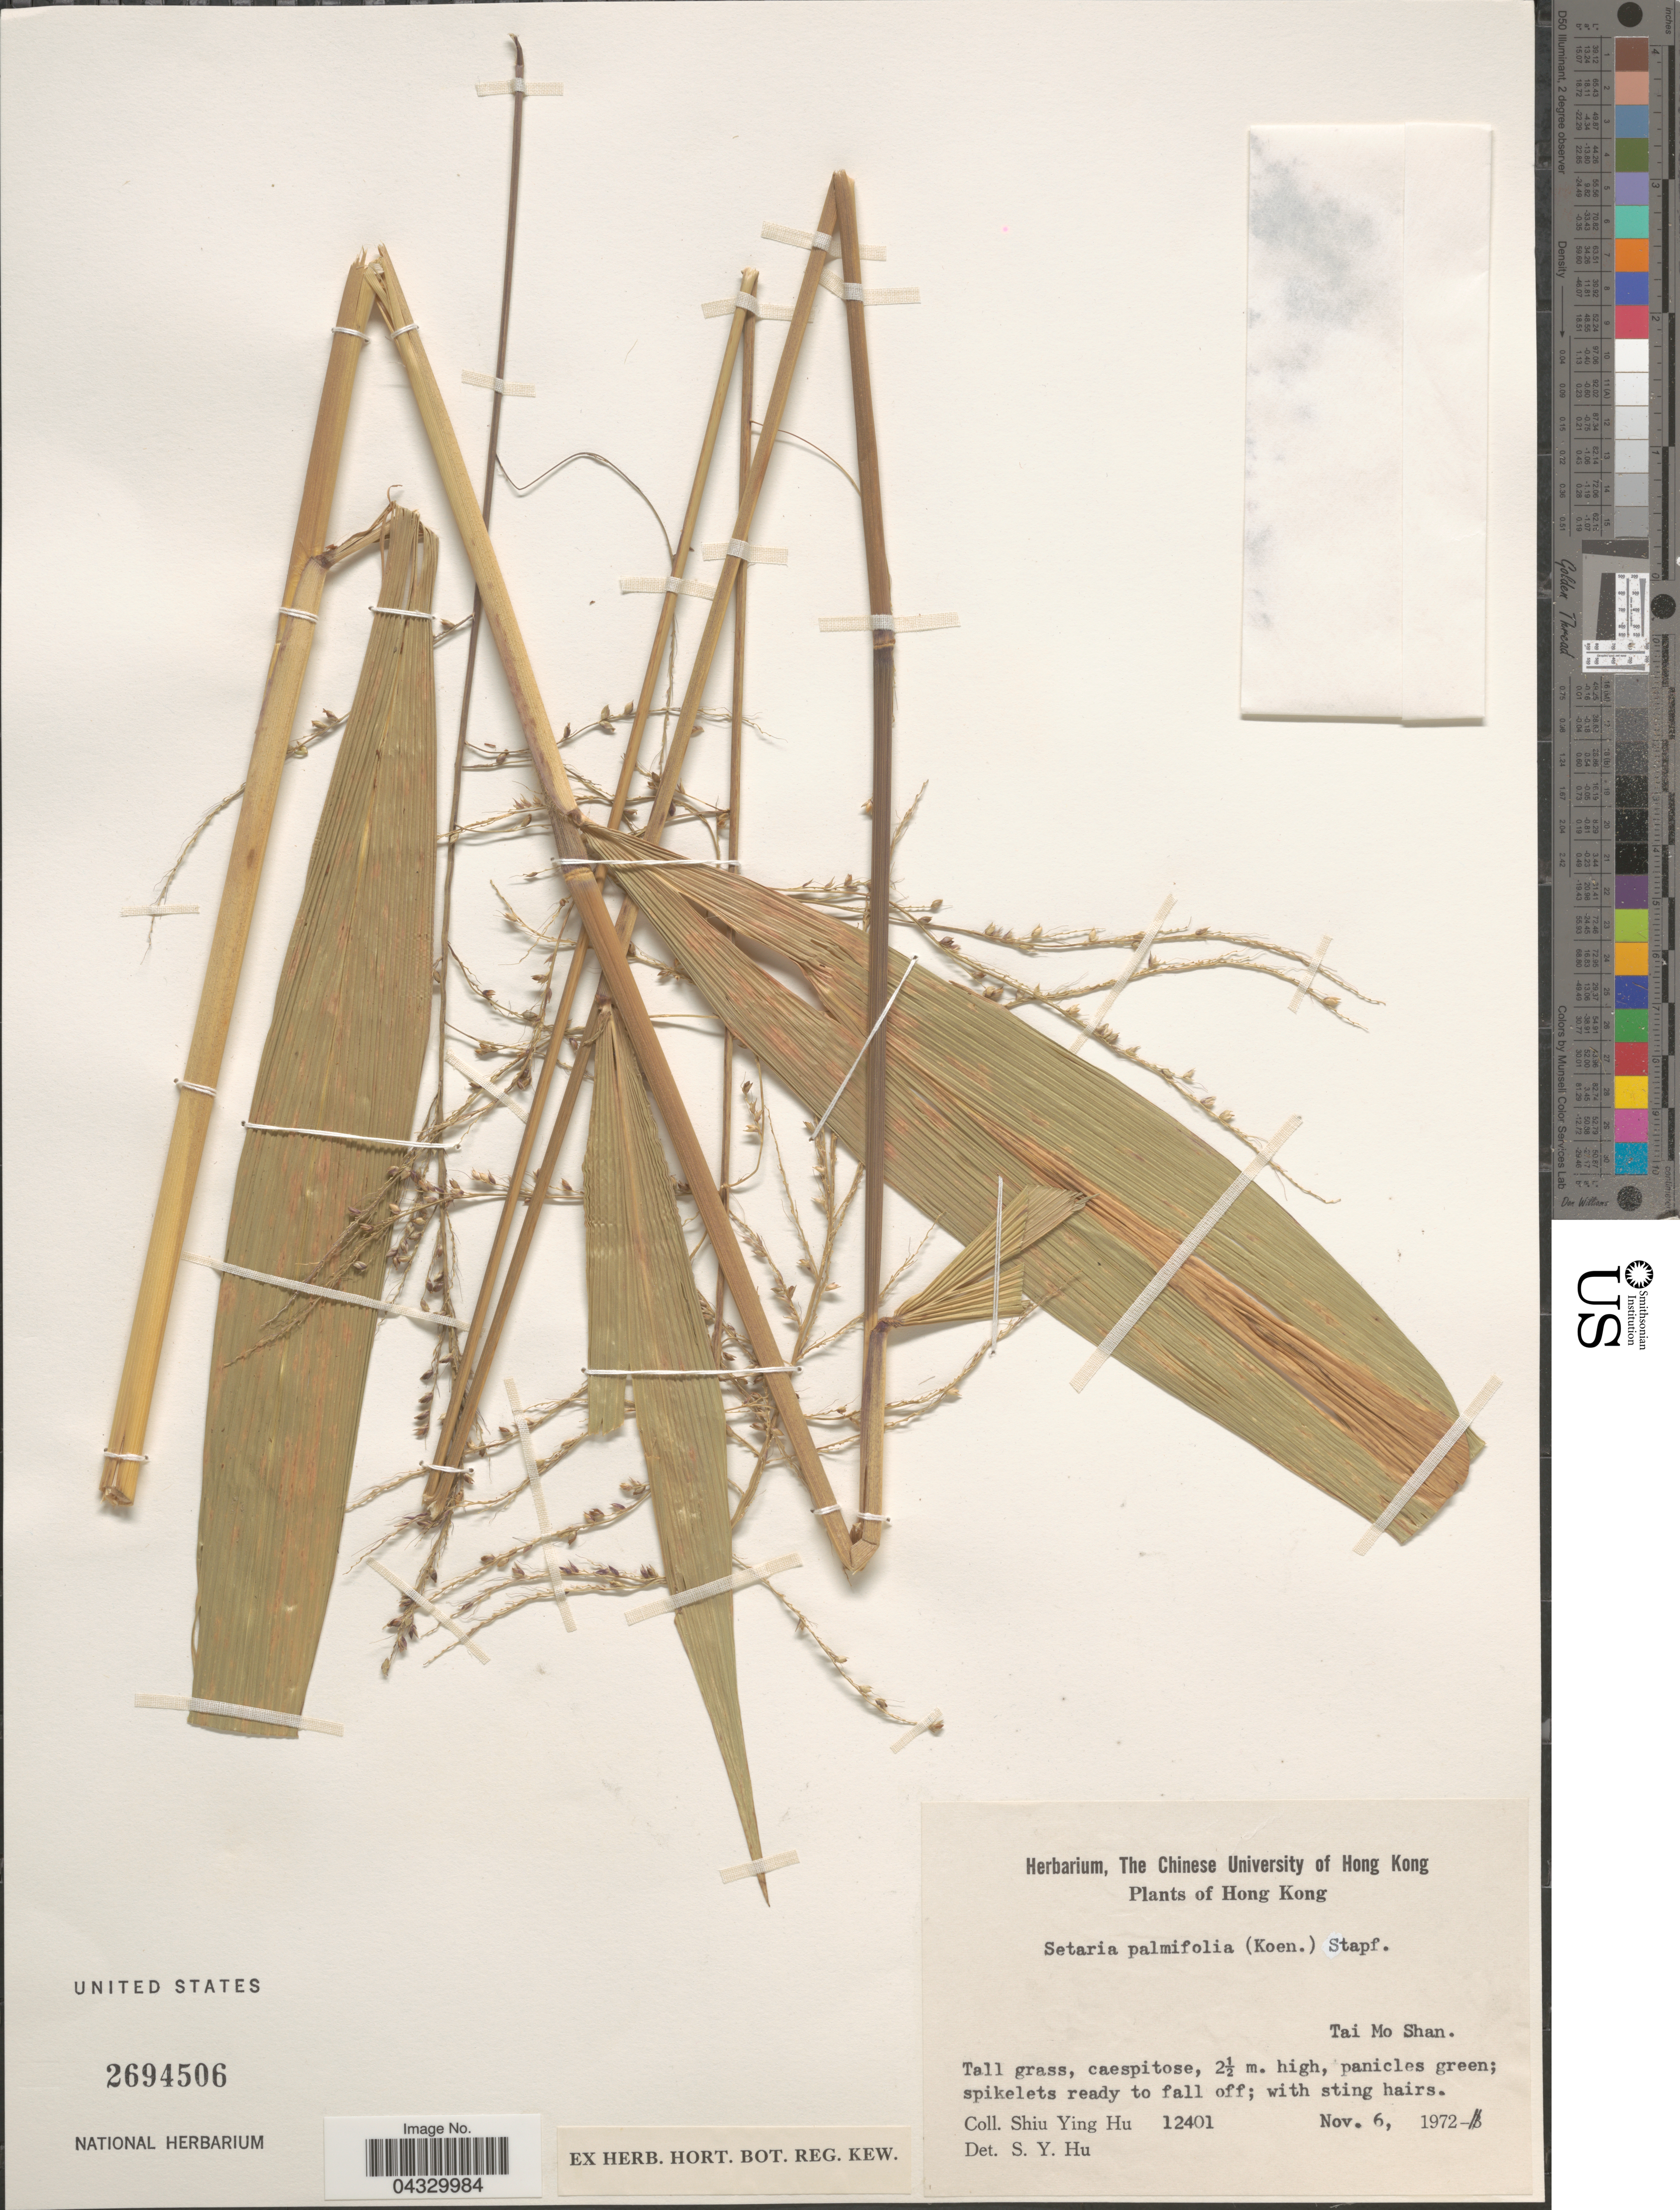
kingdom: Plantae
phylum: Tracheophyta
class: Liliopsida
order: Poales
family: Poaceae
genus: Setaria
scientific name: Setaria palmifolia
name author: (J. Koenig) Stapf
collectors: S. Y. Hu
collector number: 12401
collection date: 1972-11-06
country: China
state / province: Hong Kong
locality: Tai Mo Shan.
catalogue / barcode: US 2694506